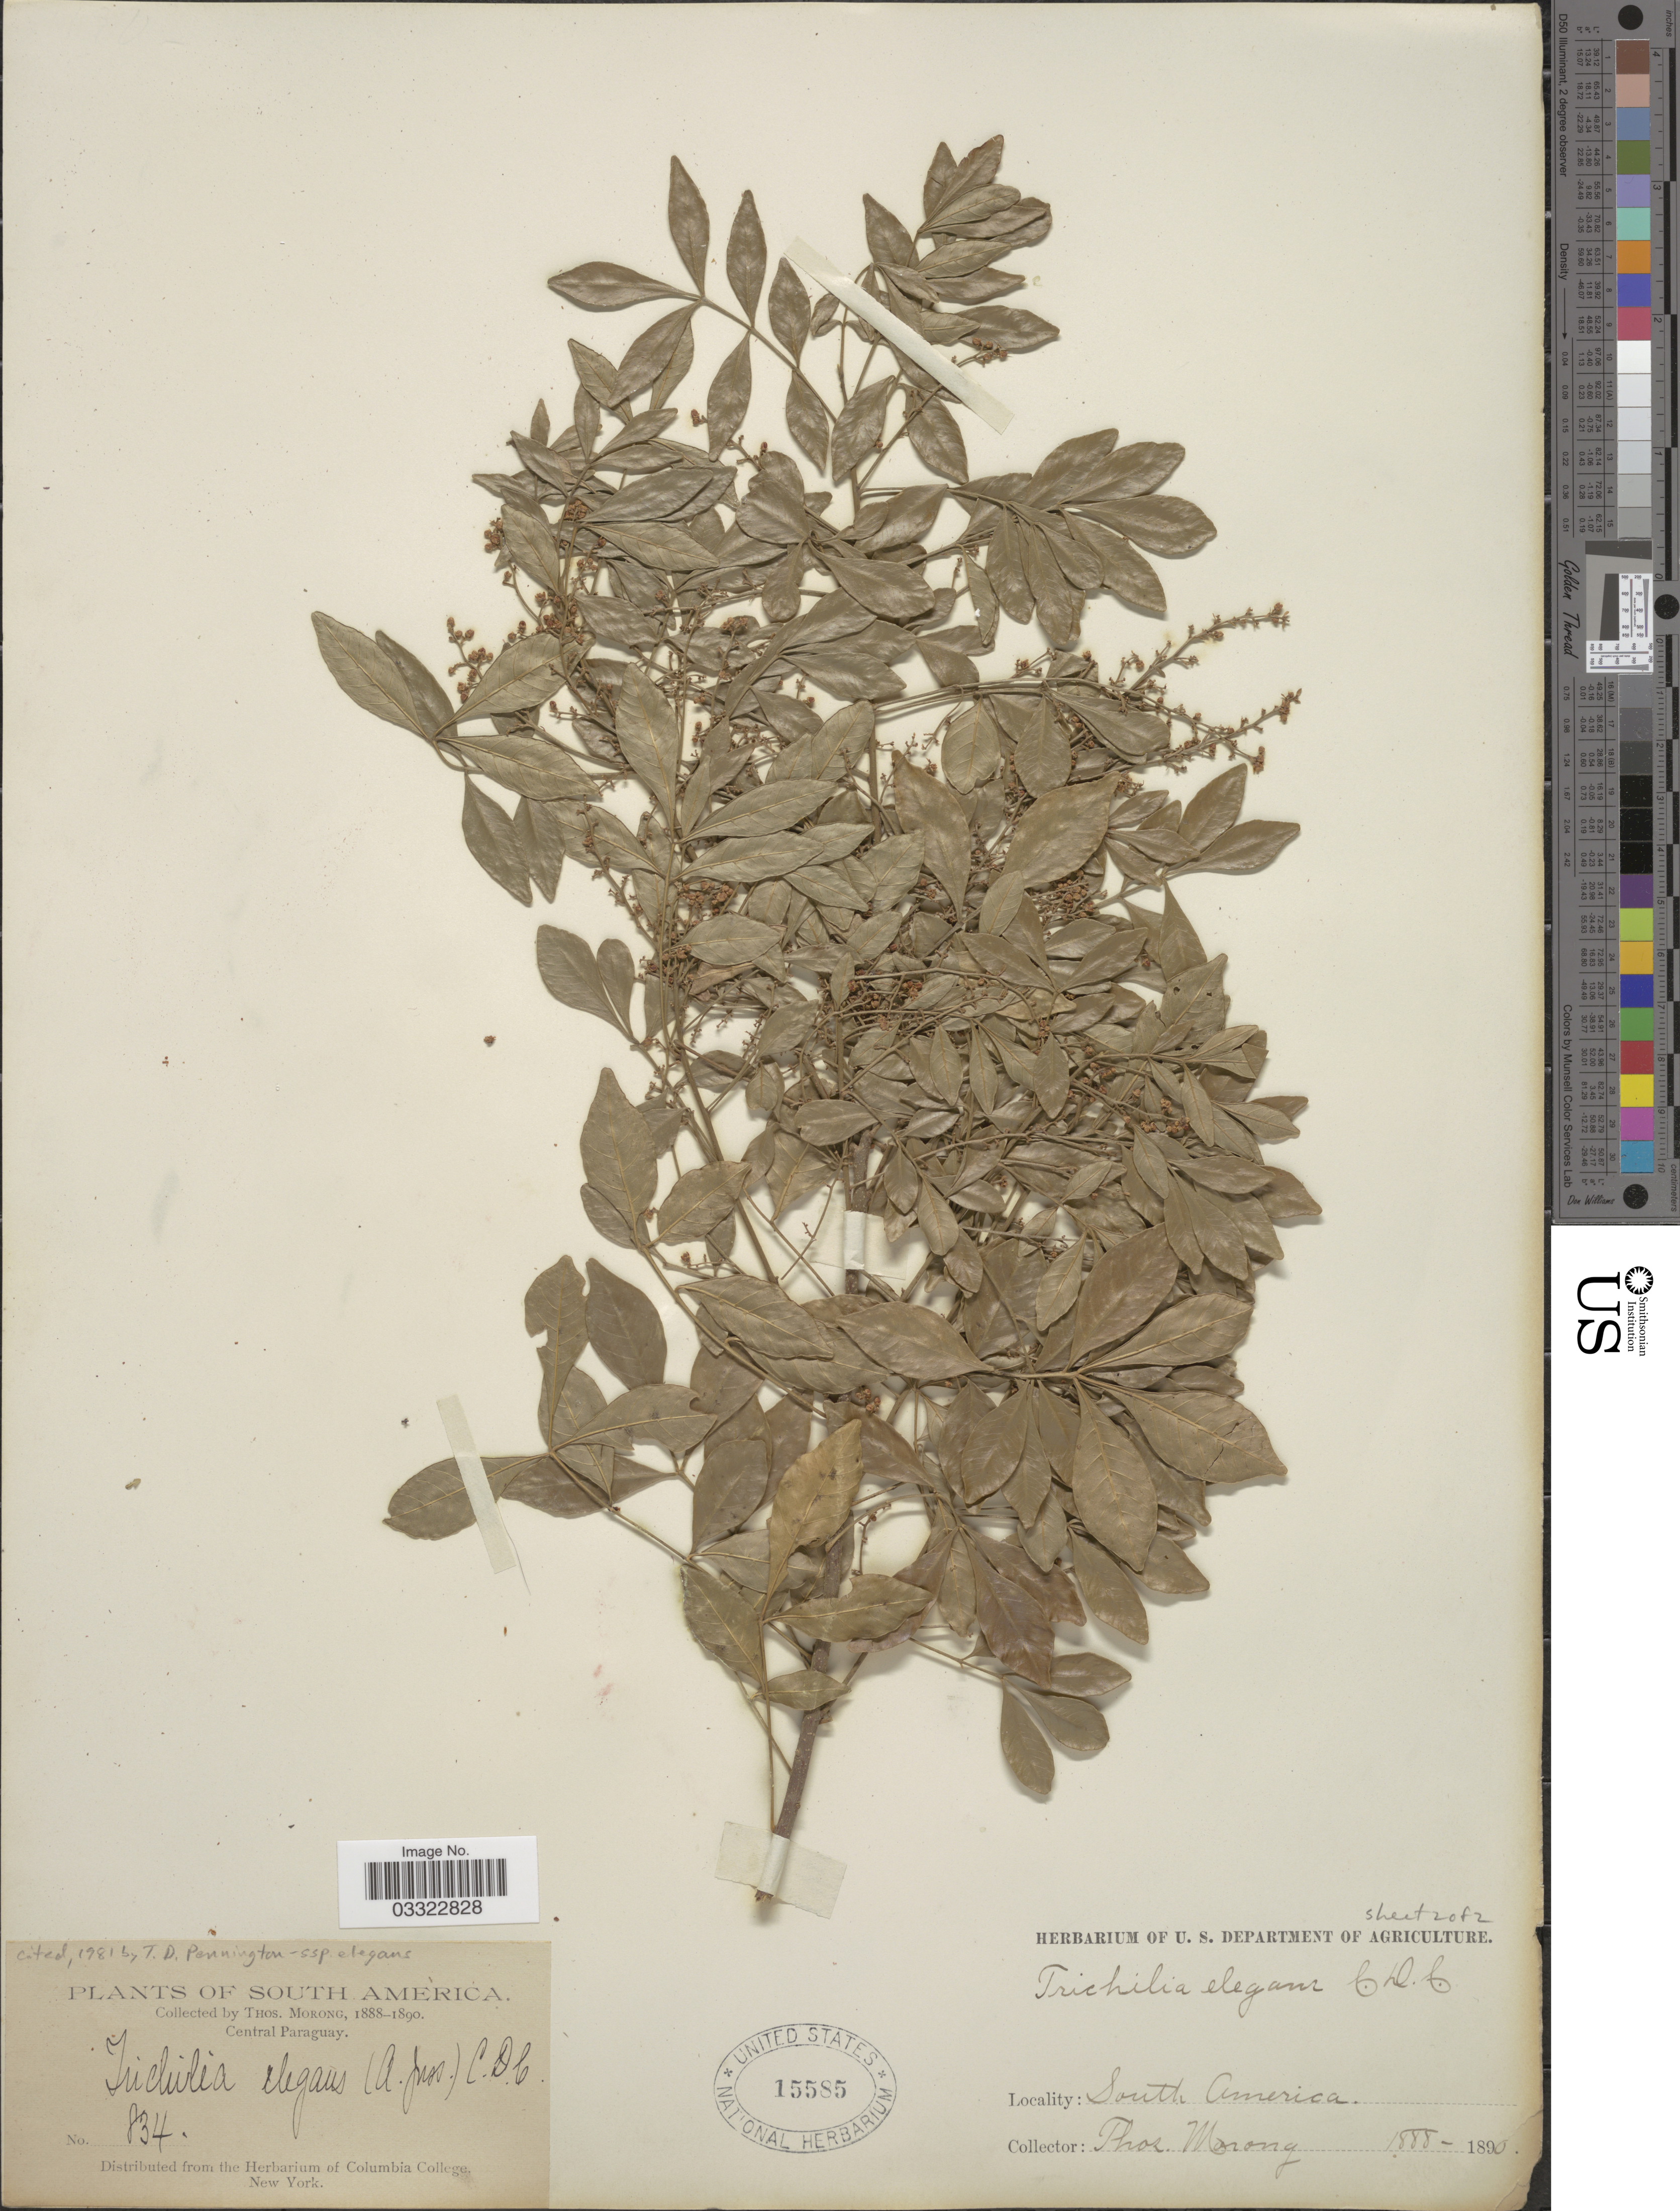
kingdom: Plantae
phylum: Tracheophyta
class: Magnoliopsida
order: Sapindales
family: Meliaceae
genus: Trichilia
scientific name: Trichilia elegans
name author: A. Juss.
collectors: ex herb. T. Morong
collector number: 834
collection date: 1888/1890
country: Paraguay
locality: Central Paraguay.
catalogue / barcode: US 15585